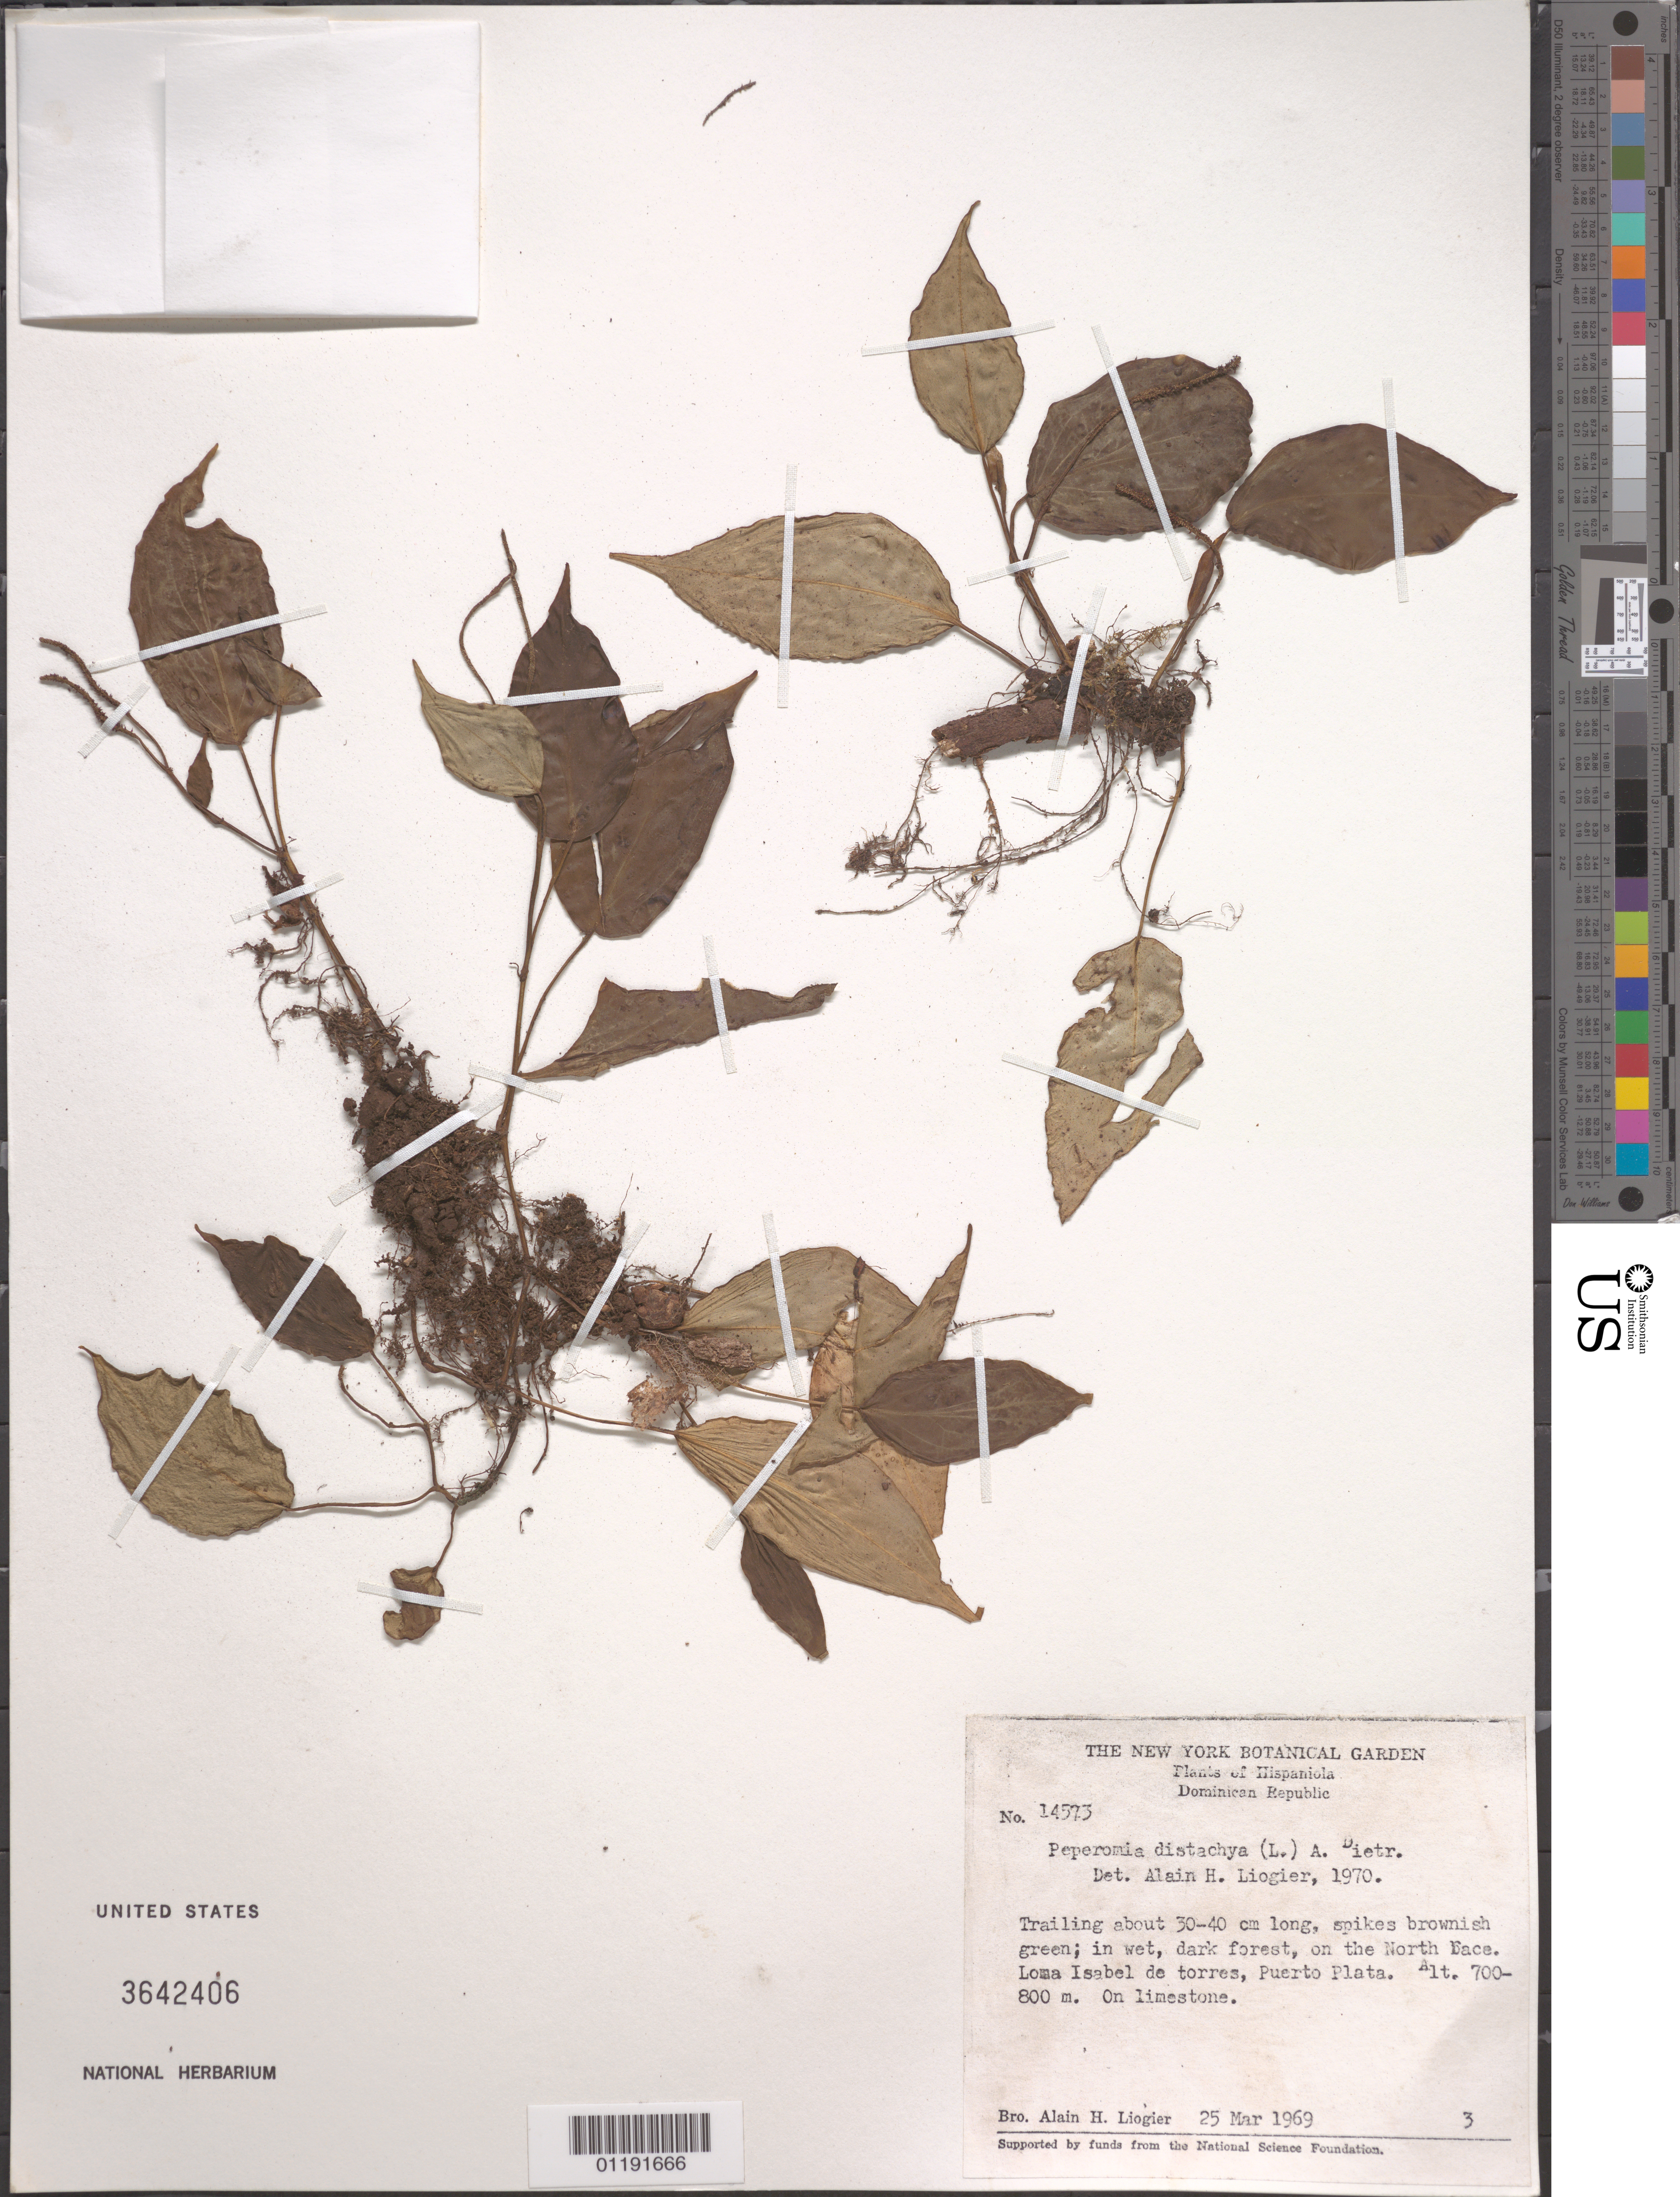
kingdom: Plantae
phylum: Tracheophyta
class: Magnoliopsida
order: Piperales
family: Piperaceae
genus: Peperomia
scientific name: Peperomia distachya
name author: (L.) A. Dietr.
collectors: A. H. Liogier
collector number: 14573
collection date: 1969-03-25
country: Dominican Republic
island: Hispaniola Island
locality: Puerto Plata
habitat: Wet, dark forest, on the N face, on limestone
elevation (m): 700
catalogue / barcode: US 3642406